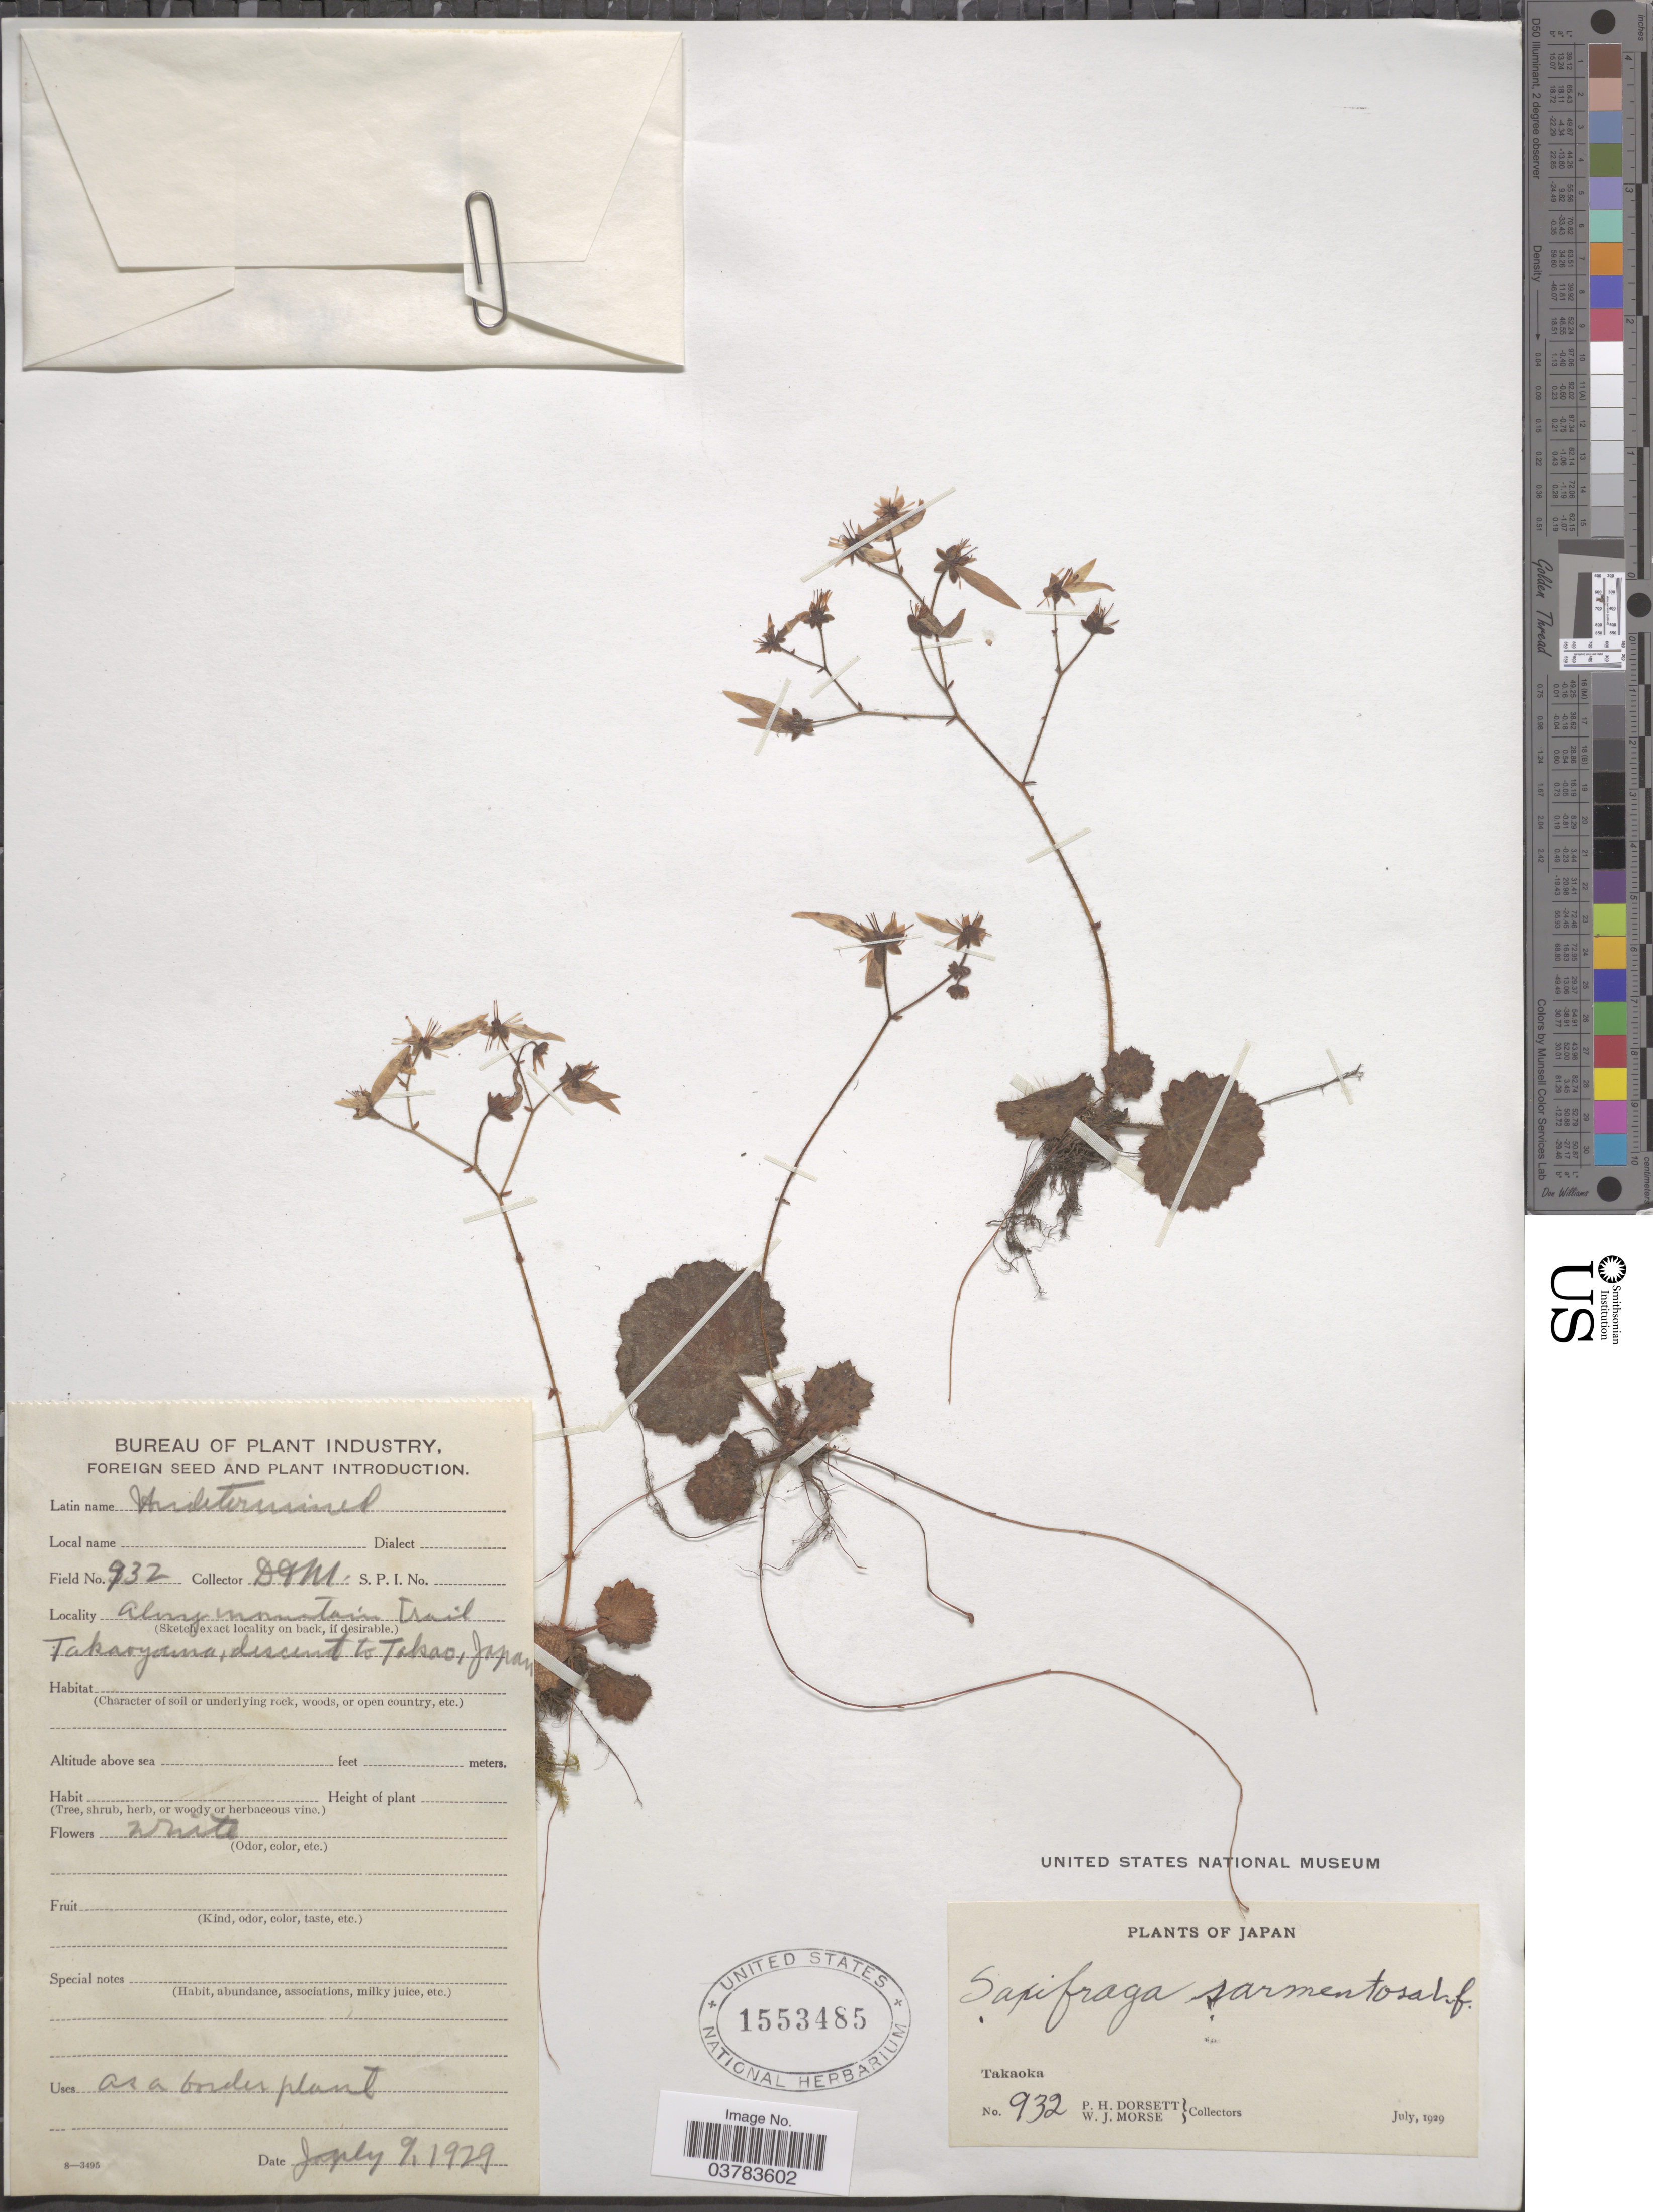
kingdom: Plantae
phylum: Tracheophyta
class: Magnoliopsida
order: Saxifragales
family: Saxifragaceae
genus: Saxifraga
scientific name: Saxifraga sarmentosa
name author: L. f.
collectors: P. H. Dorsett & W. J. Morse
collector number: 932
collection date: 1929-07-09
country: Japan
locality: Takaoka. Along mountain trail. Takaoyama, descent to Takao.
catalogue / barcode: US 1553485